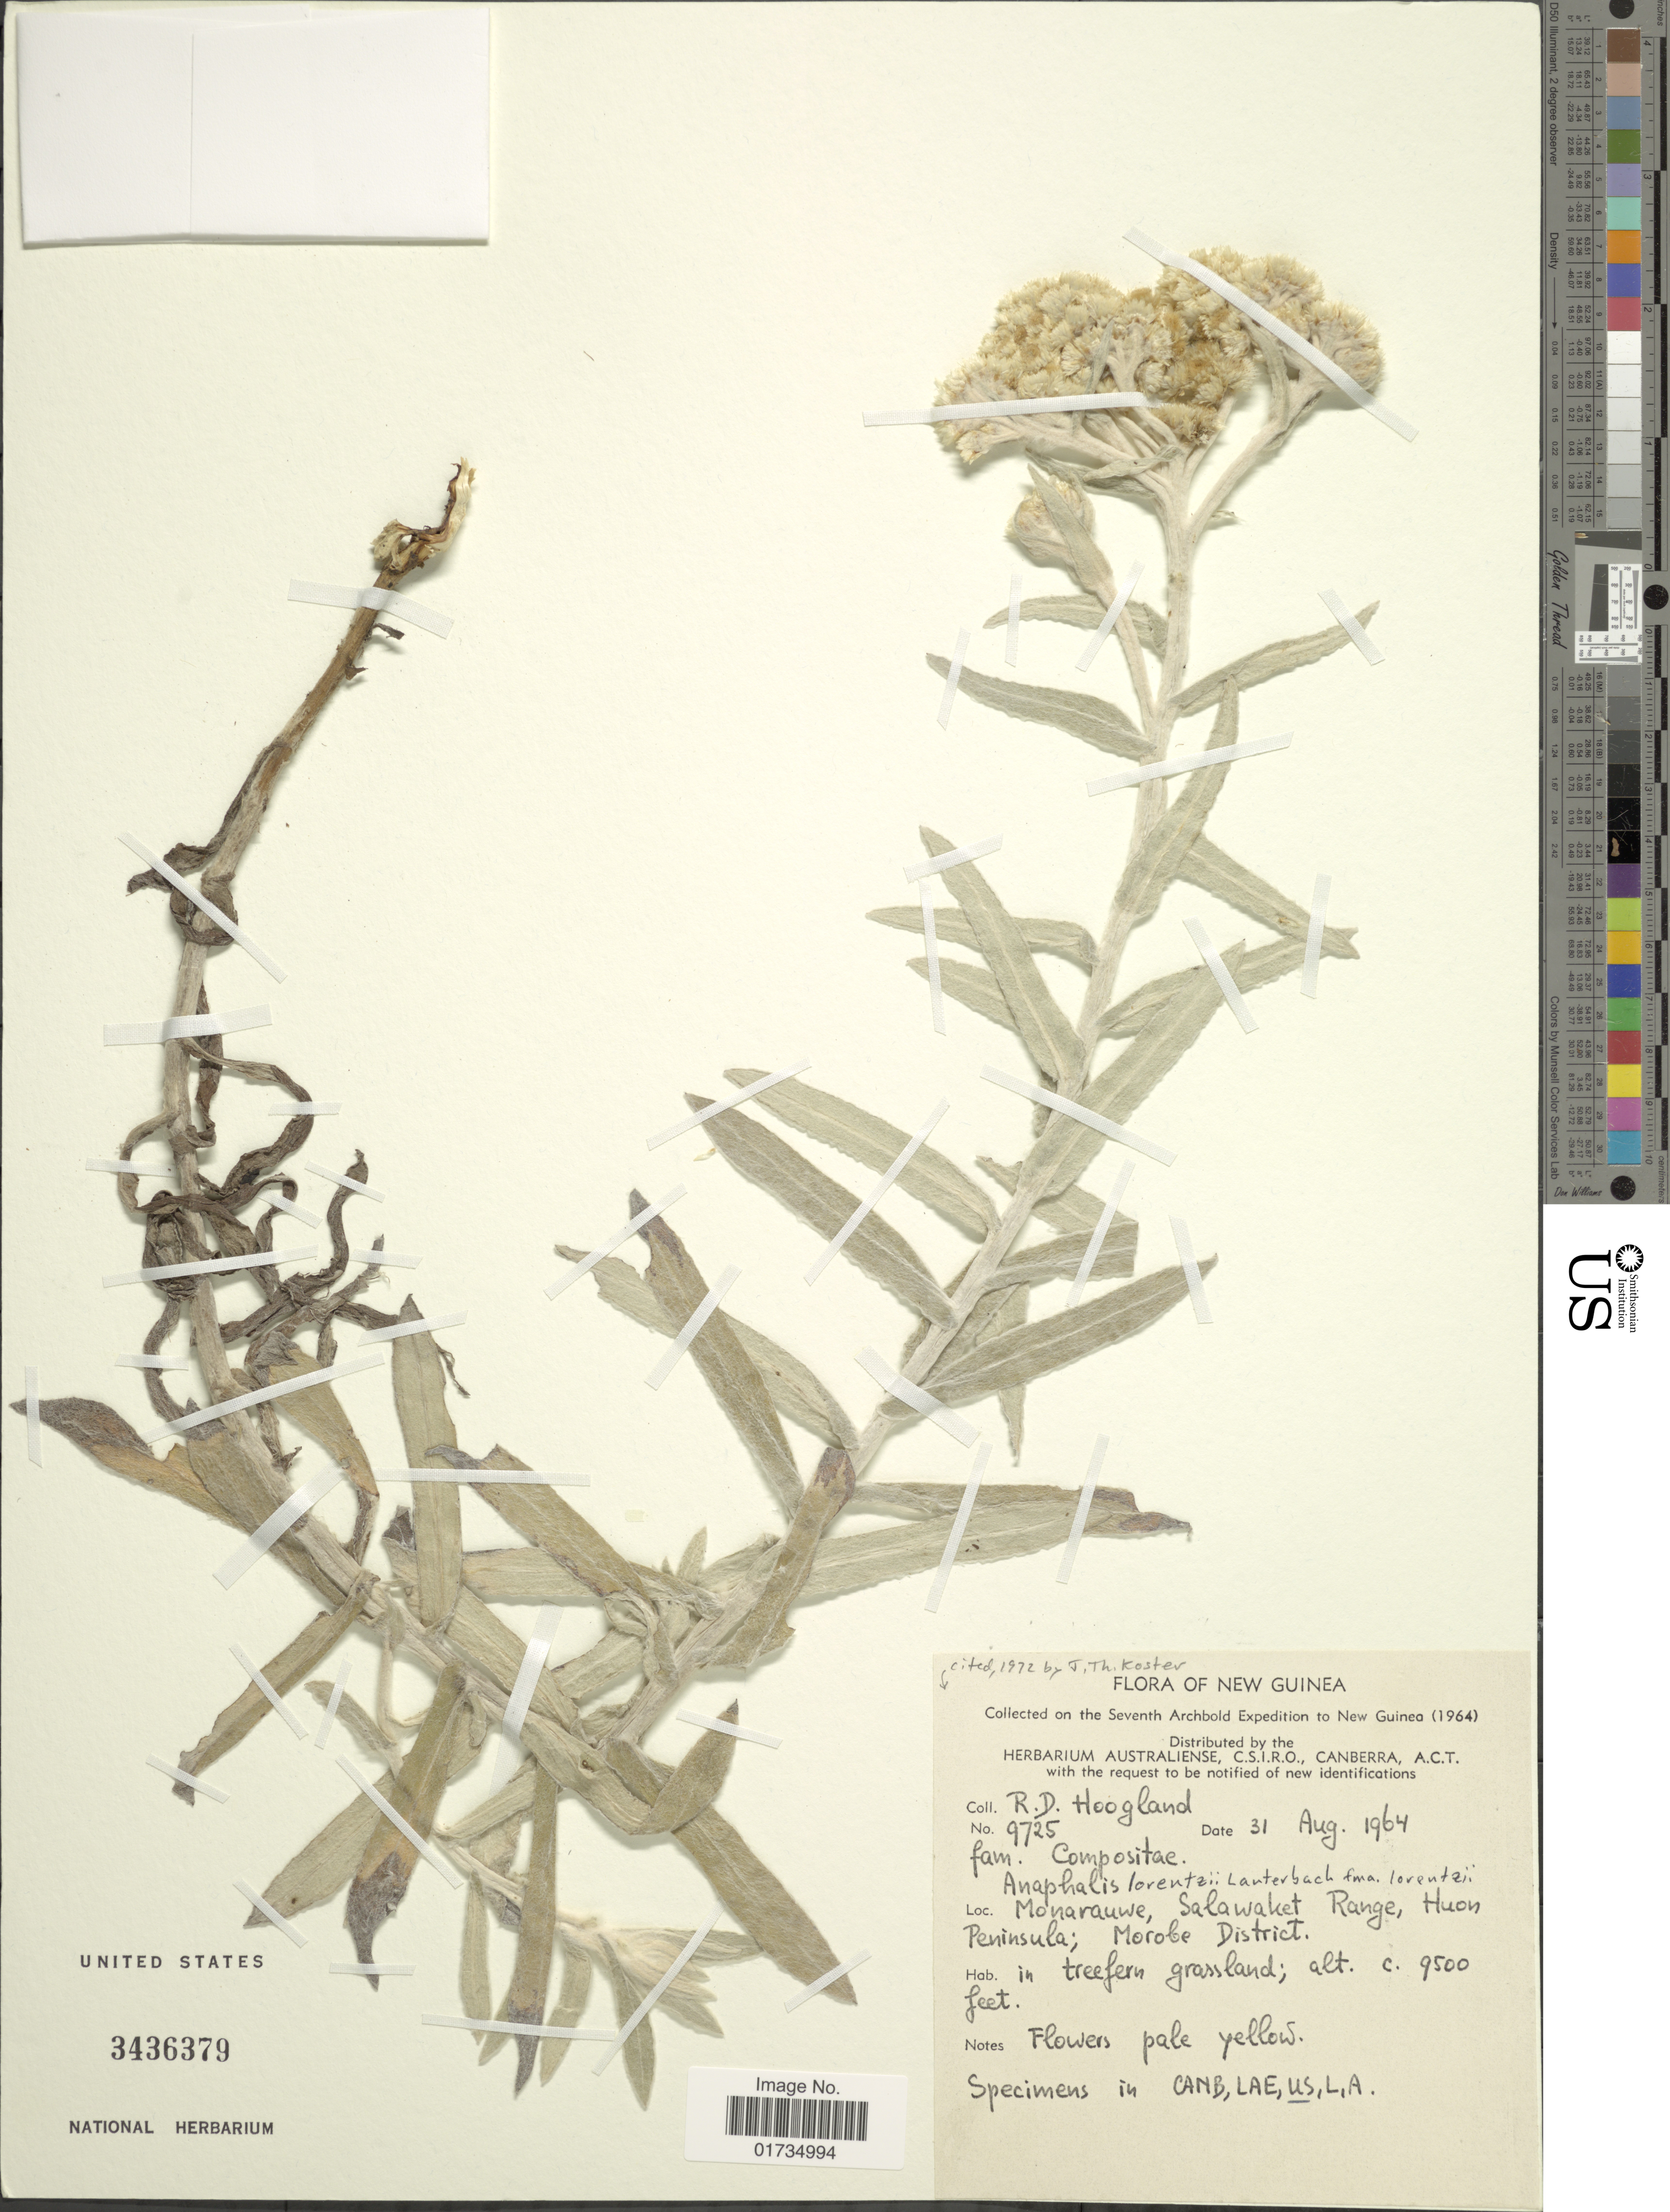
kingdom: Plantae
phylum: Tracheophyta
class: Magnoliopsida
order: Asterales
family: Asteraceae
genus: Anaphalis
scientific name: Anaphalis lorentzii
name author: Lauterb.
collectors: R. D. Hoogland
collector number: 9725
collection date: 1964-08-31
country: Papua New Guinea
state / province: Morobe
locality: New Guinea. Monarauwe, Salawaket Range, Huon Peninsula; Morobe District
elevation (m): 2896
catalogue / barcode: US 3436379